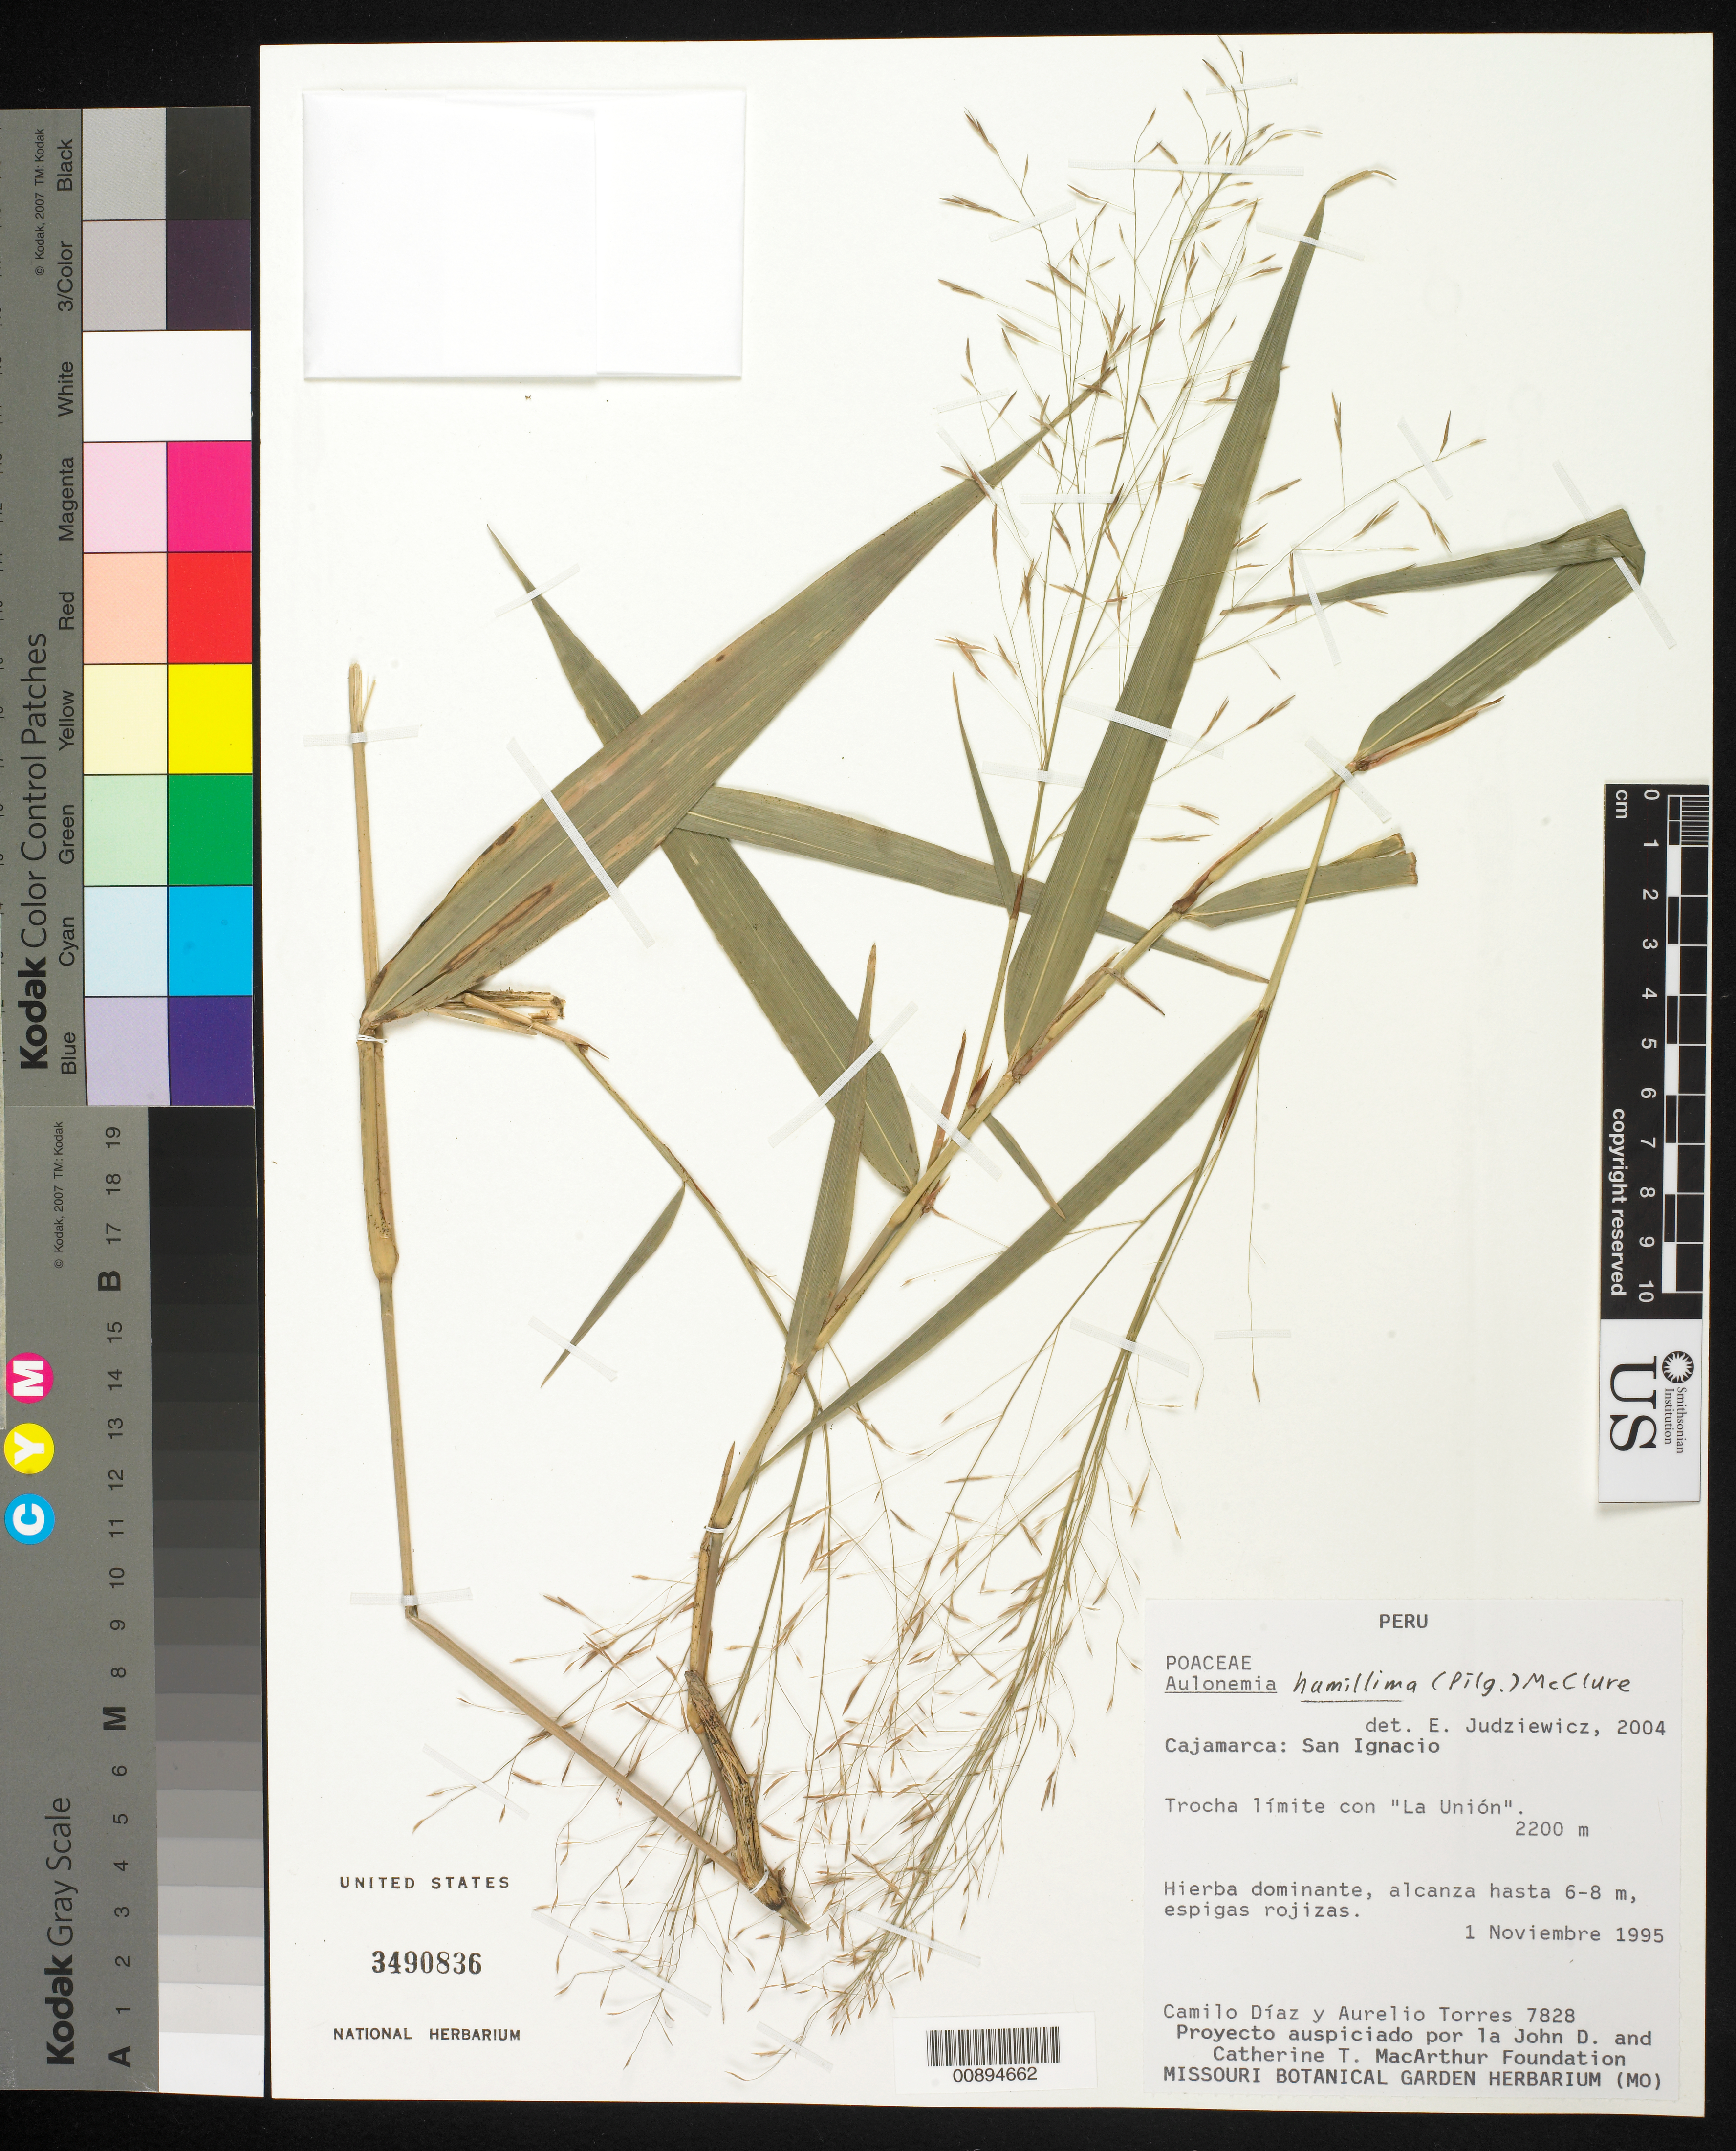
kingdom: Plantae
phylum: Tracheophyta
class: Liliopsida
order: Poales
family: Poaceae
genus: Aulonemia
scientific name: Aulonemia rubroligulata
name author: Judz. & Geisth.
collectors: C. Diaz Santibanez & A. Torres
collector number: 7828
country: Peru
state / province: Cajamarca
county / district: San Ignacio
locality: Trocha limite con "La Union"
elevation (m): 2200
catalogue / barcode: US 3490836